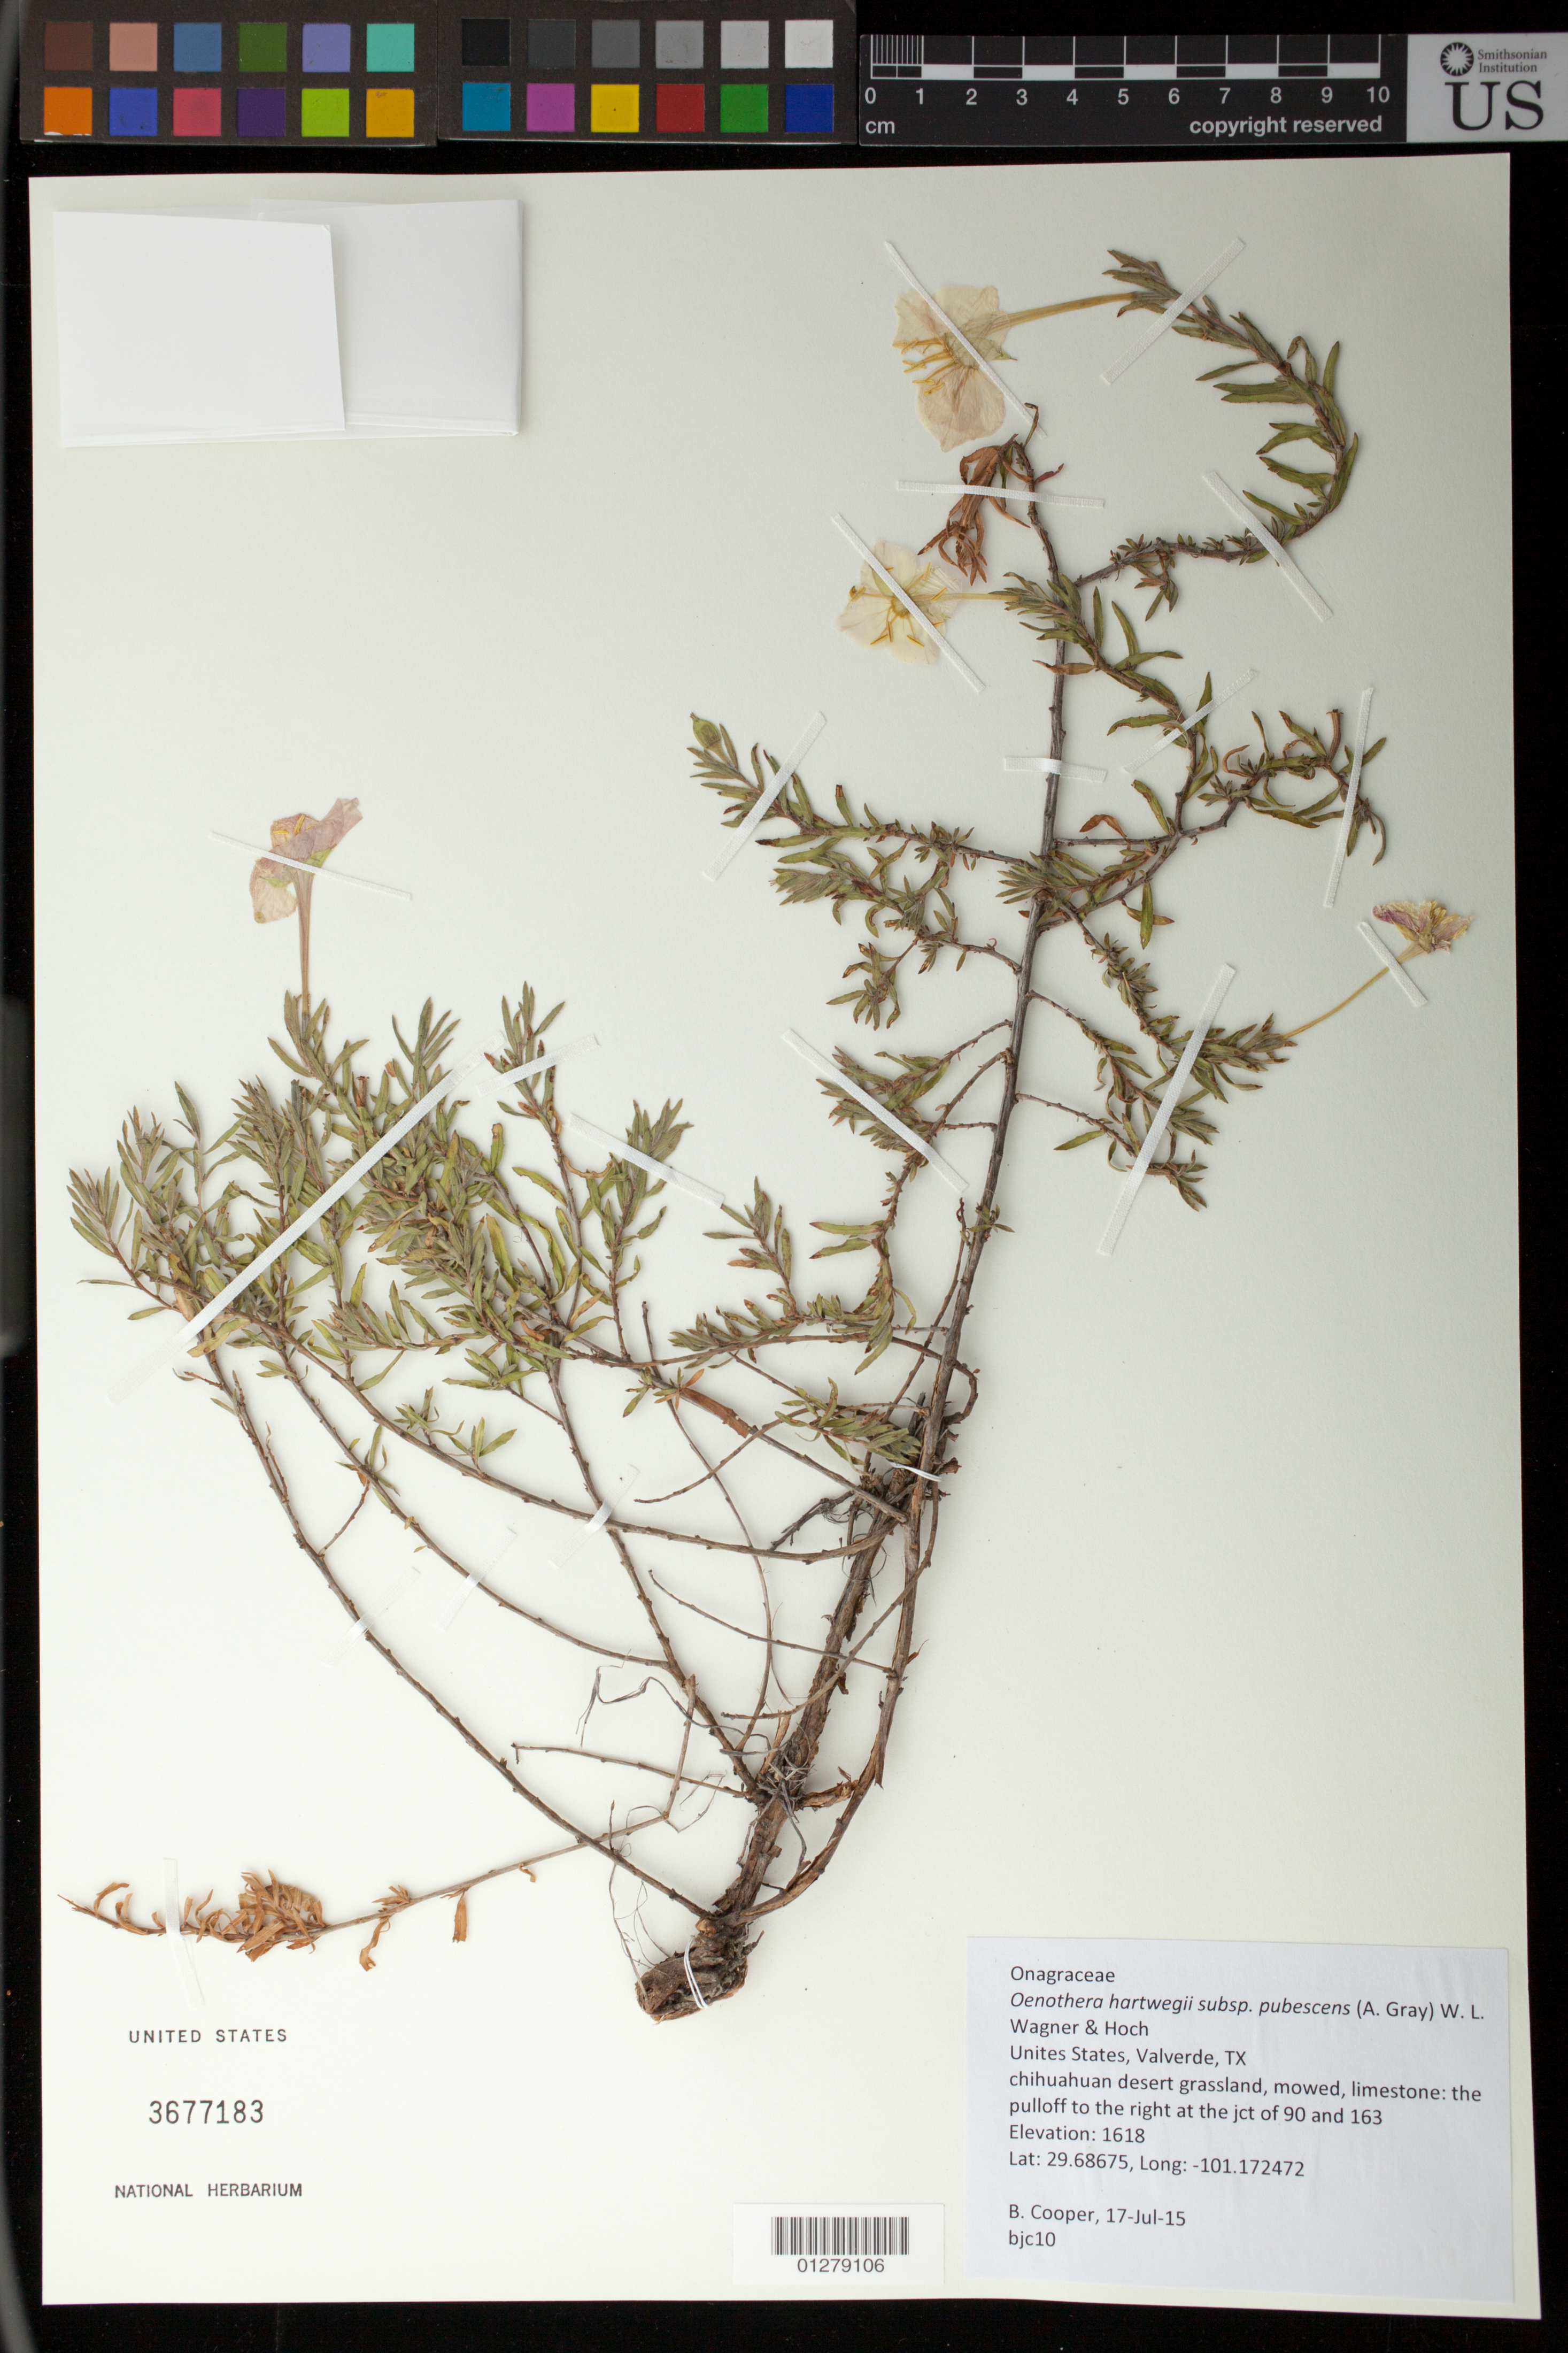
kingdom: Plantae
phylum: Tracheophyta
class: Magnoliopsida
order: Myrtales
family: Onagraceae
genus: Oenothera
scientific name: Oenothera hartwegii subsp. pubescens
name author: (A. Gray) W.L. Wagner & Hoch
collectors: B. J. Cooper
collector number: BJC 10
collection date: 2015-07-17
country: United States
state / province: Texas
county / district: Valverde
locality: Roadside pulloff to the right at the jct of 90 and 163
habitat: Chihuahuan desert grassland, mowed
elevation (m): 1618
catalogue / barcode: US 3677183